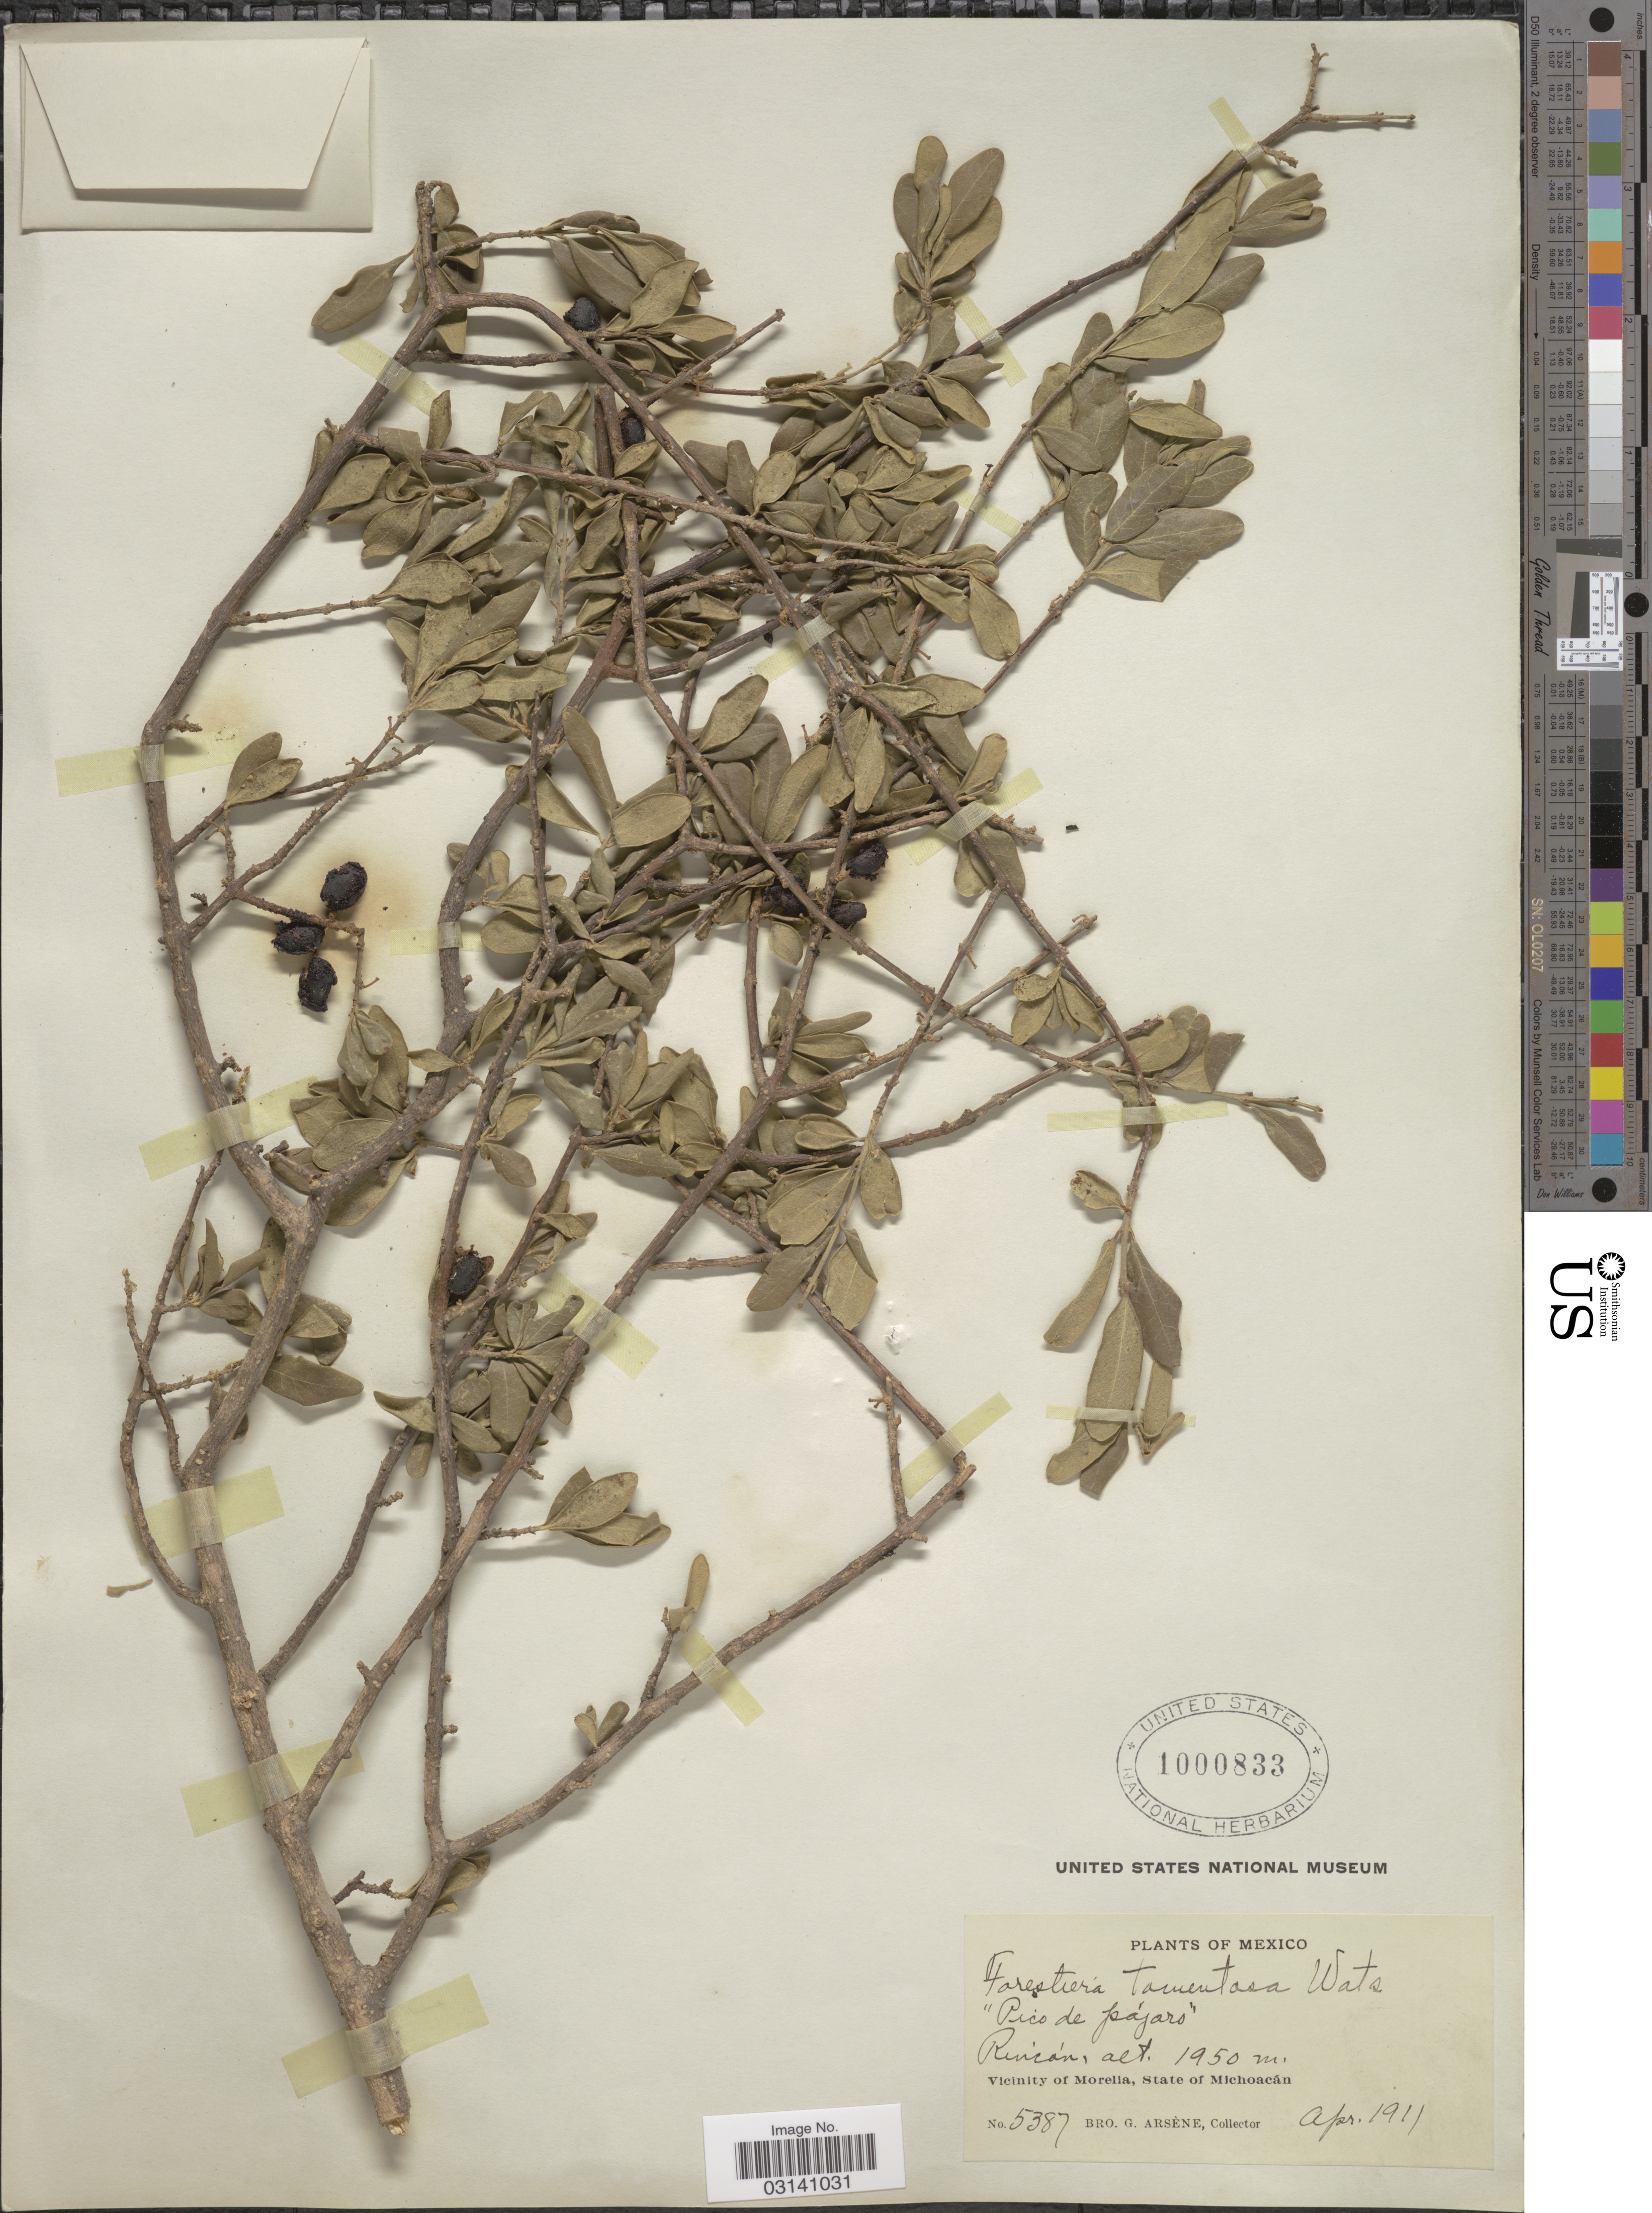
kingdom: Plantae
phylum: Tracheophyta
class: Magnoliopsida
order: Lamiales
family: Oleaceae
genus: Forestiera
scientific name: Forestiera tomentosa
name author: S. Watson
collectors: Bro. G. Arsène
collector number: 5387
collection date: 1911-04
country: Mexico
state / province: Michoacán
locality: Rincón. Vicinity of Morelia.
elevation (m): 1950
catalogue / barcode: US 1000833